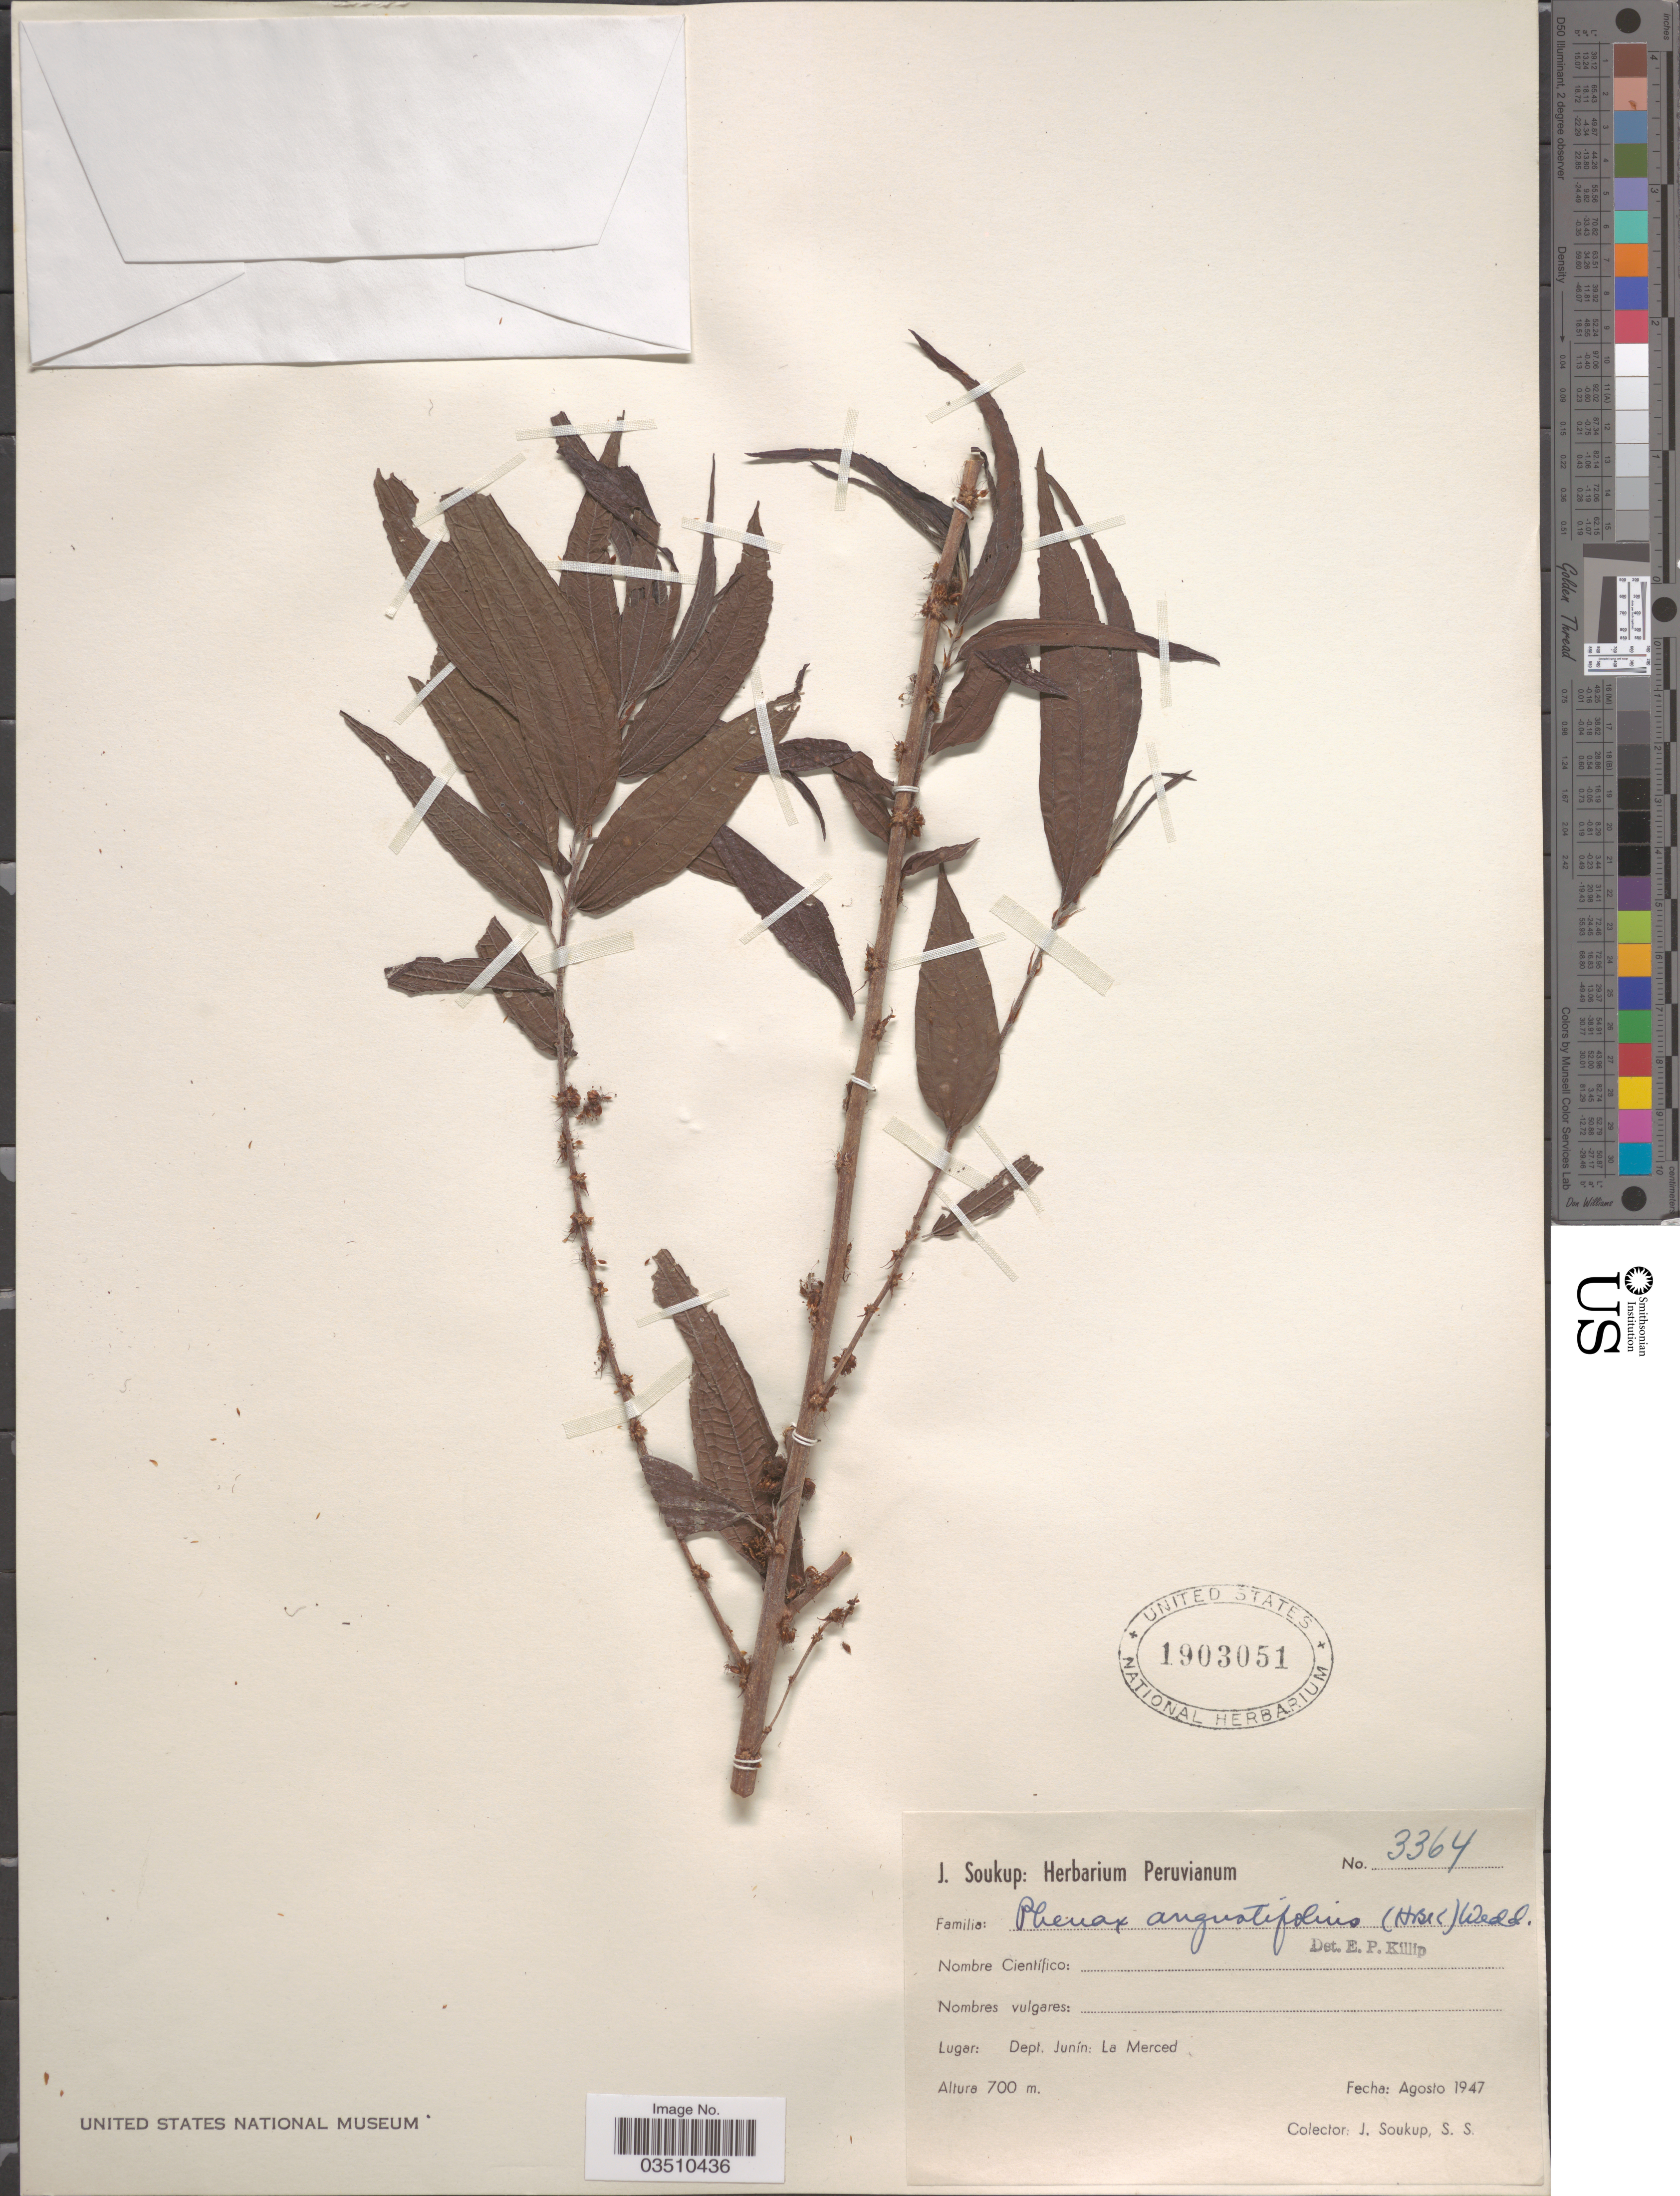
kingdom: Plantae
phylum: Tracheophyta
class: Magnoliopsida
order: Rosales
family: Urticaceae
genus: Phenax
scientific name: Phenax angustifolius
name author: (Kunth) Wedd.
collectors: J. Soukup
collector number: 3364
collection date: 1947-08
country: Peru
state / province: Junín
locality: Dept. Junín: La Merced.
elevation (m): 700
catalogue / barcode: US 1903051